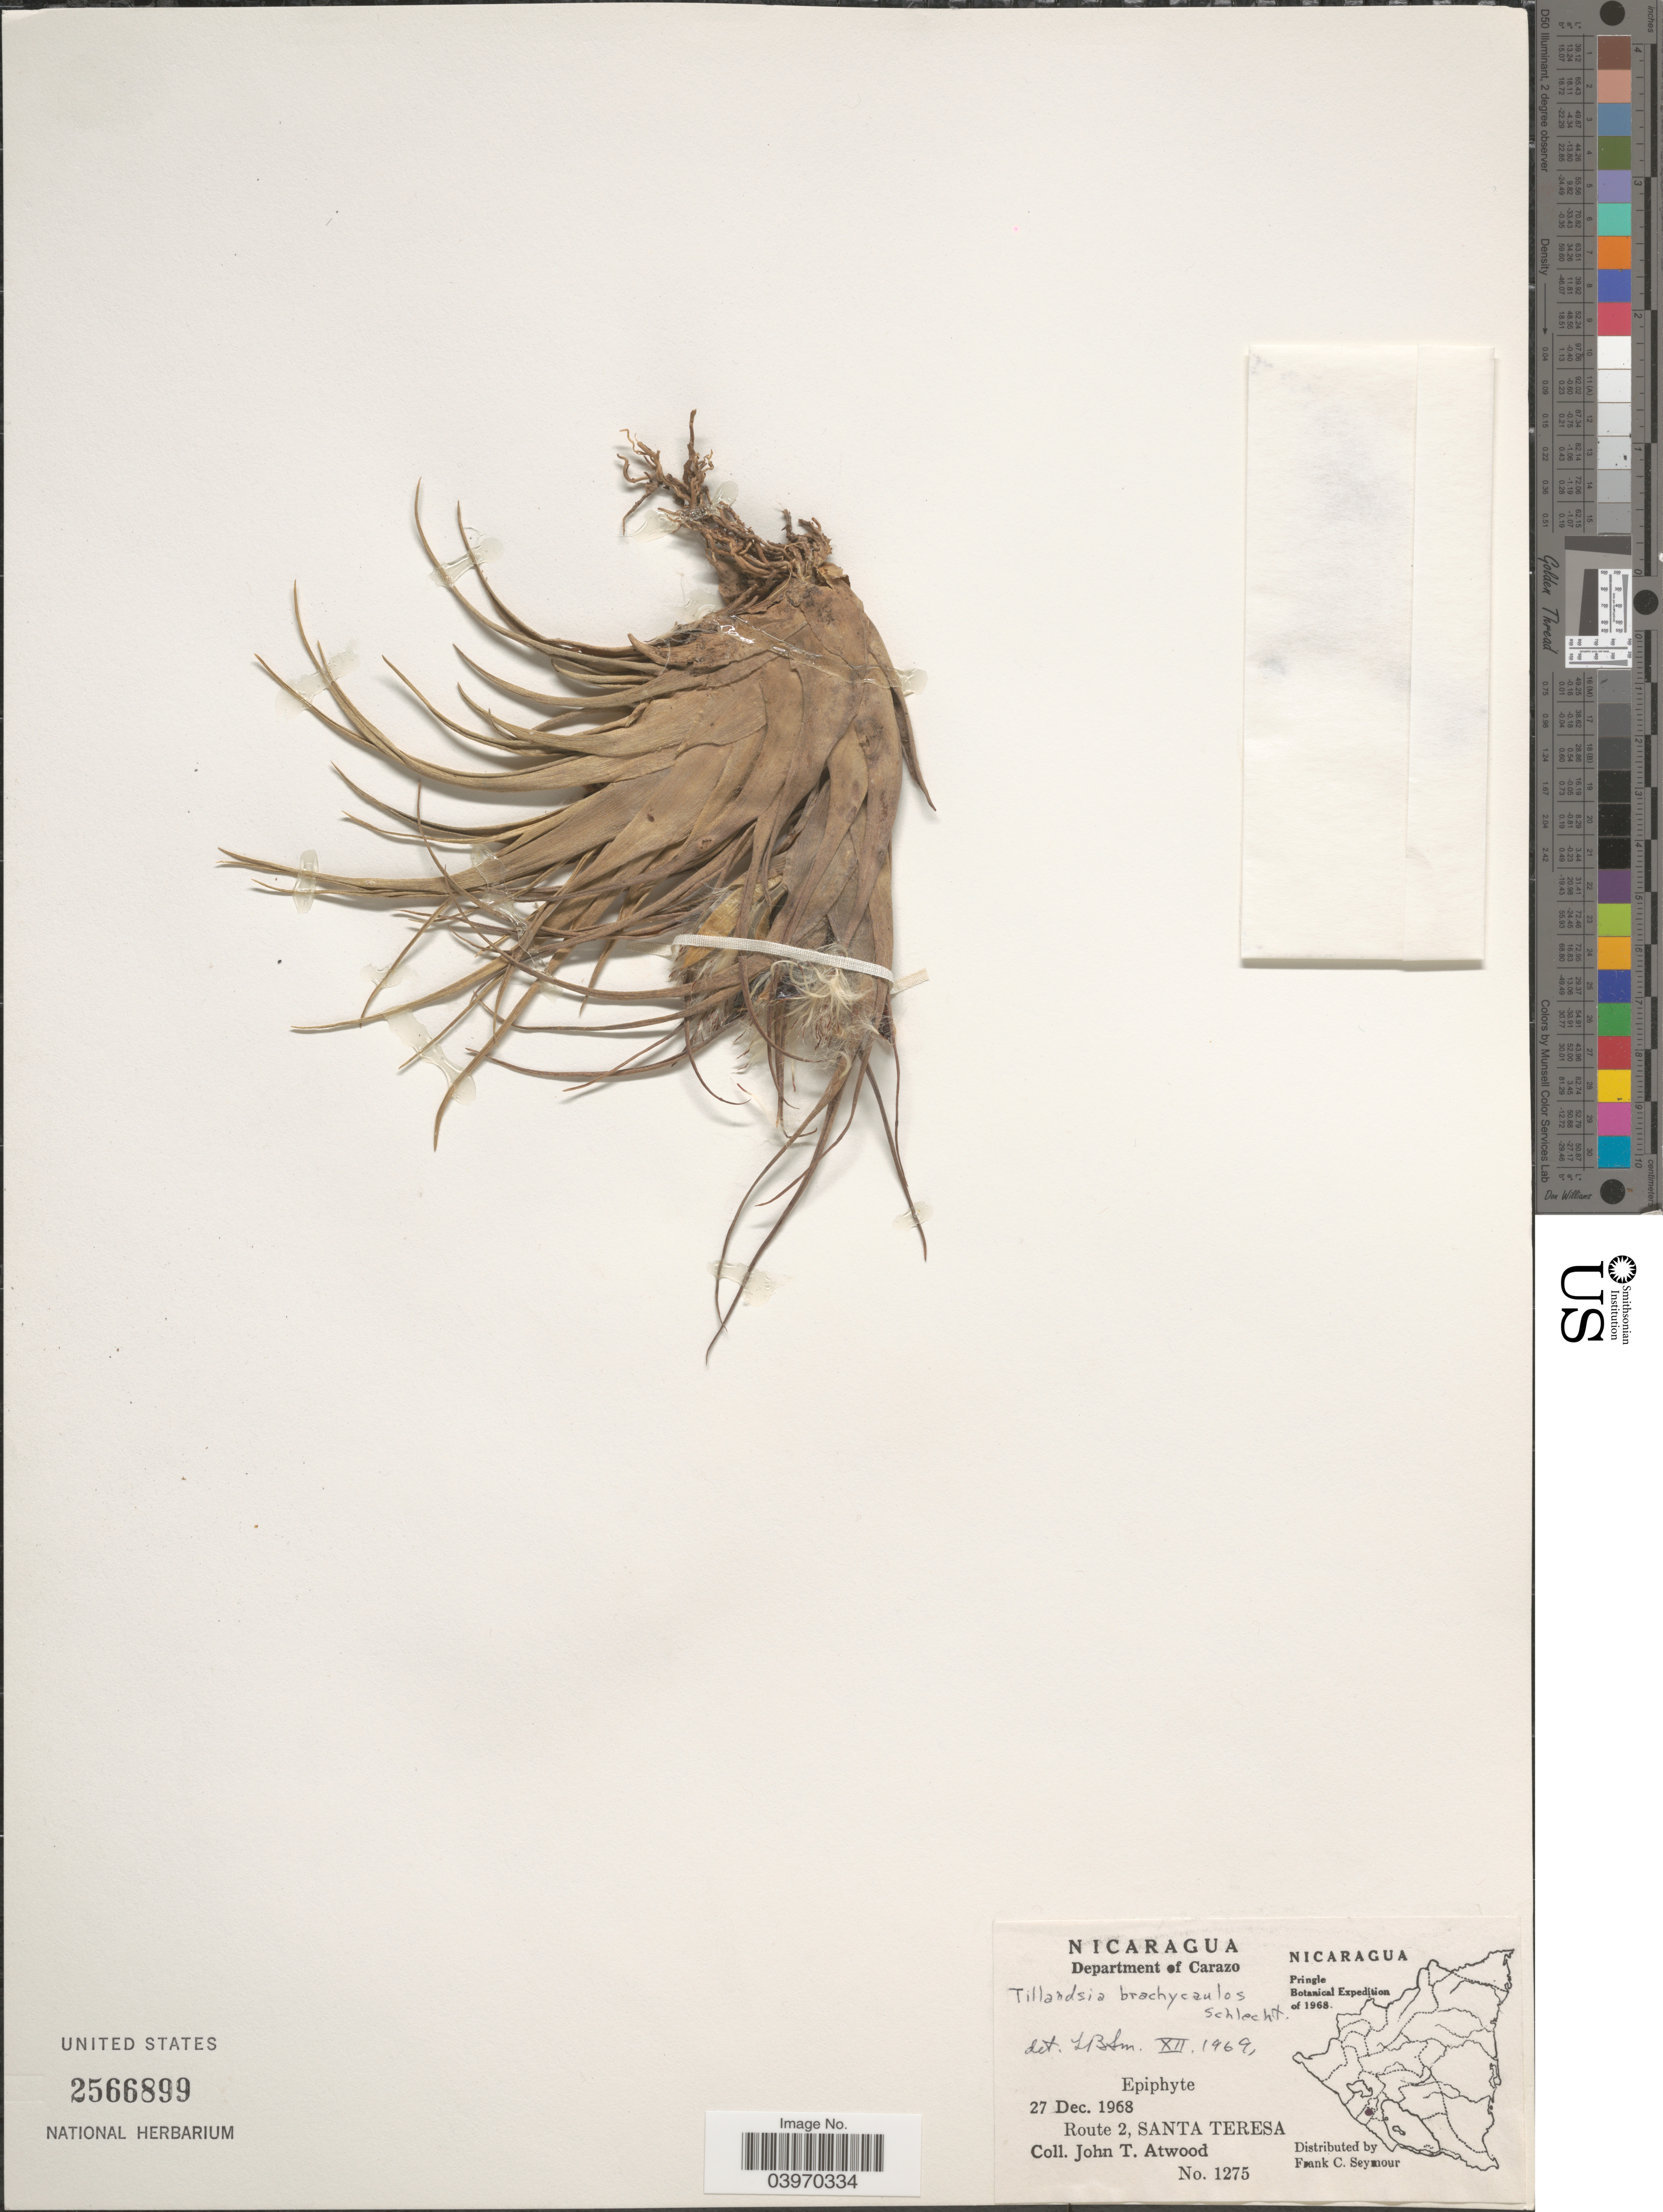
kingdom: Plantae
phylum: Tracheophyta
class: Liliopsida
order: Poales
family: Bromeliaceae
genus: Tillandsia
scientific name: Tillandsia brachycaulos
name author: Schltdl.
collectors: J. T. Atwood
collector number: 1275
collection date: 1968-12-27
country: Nicaragua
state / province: Carazo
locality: Department of Carazo. Route 2, Santa Teresa.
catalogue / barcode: US 2566899